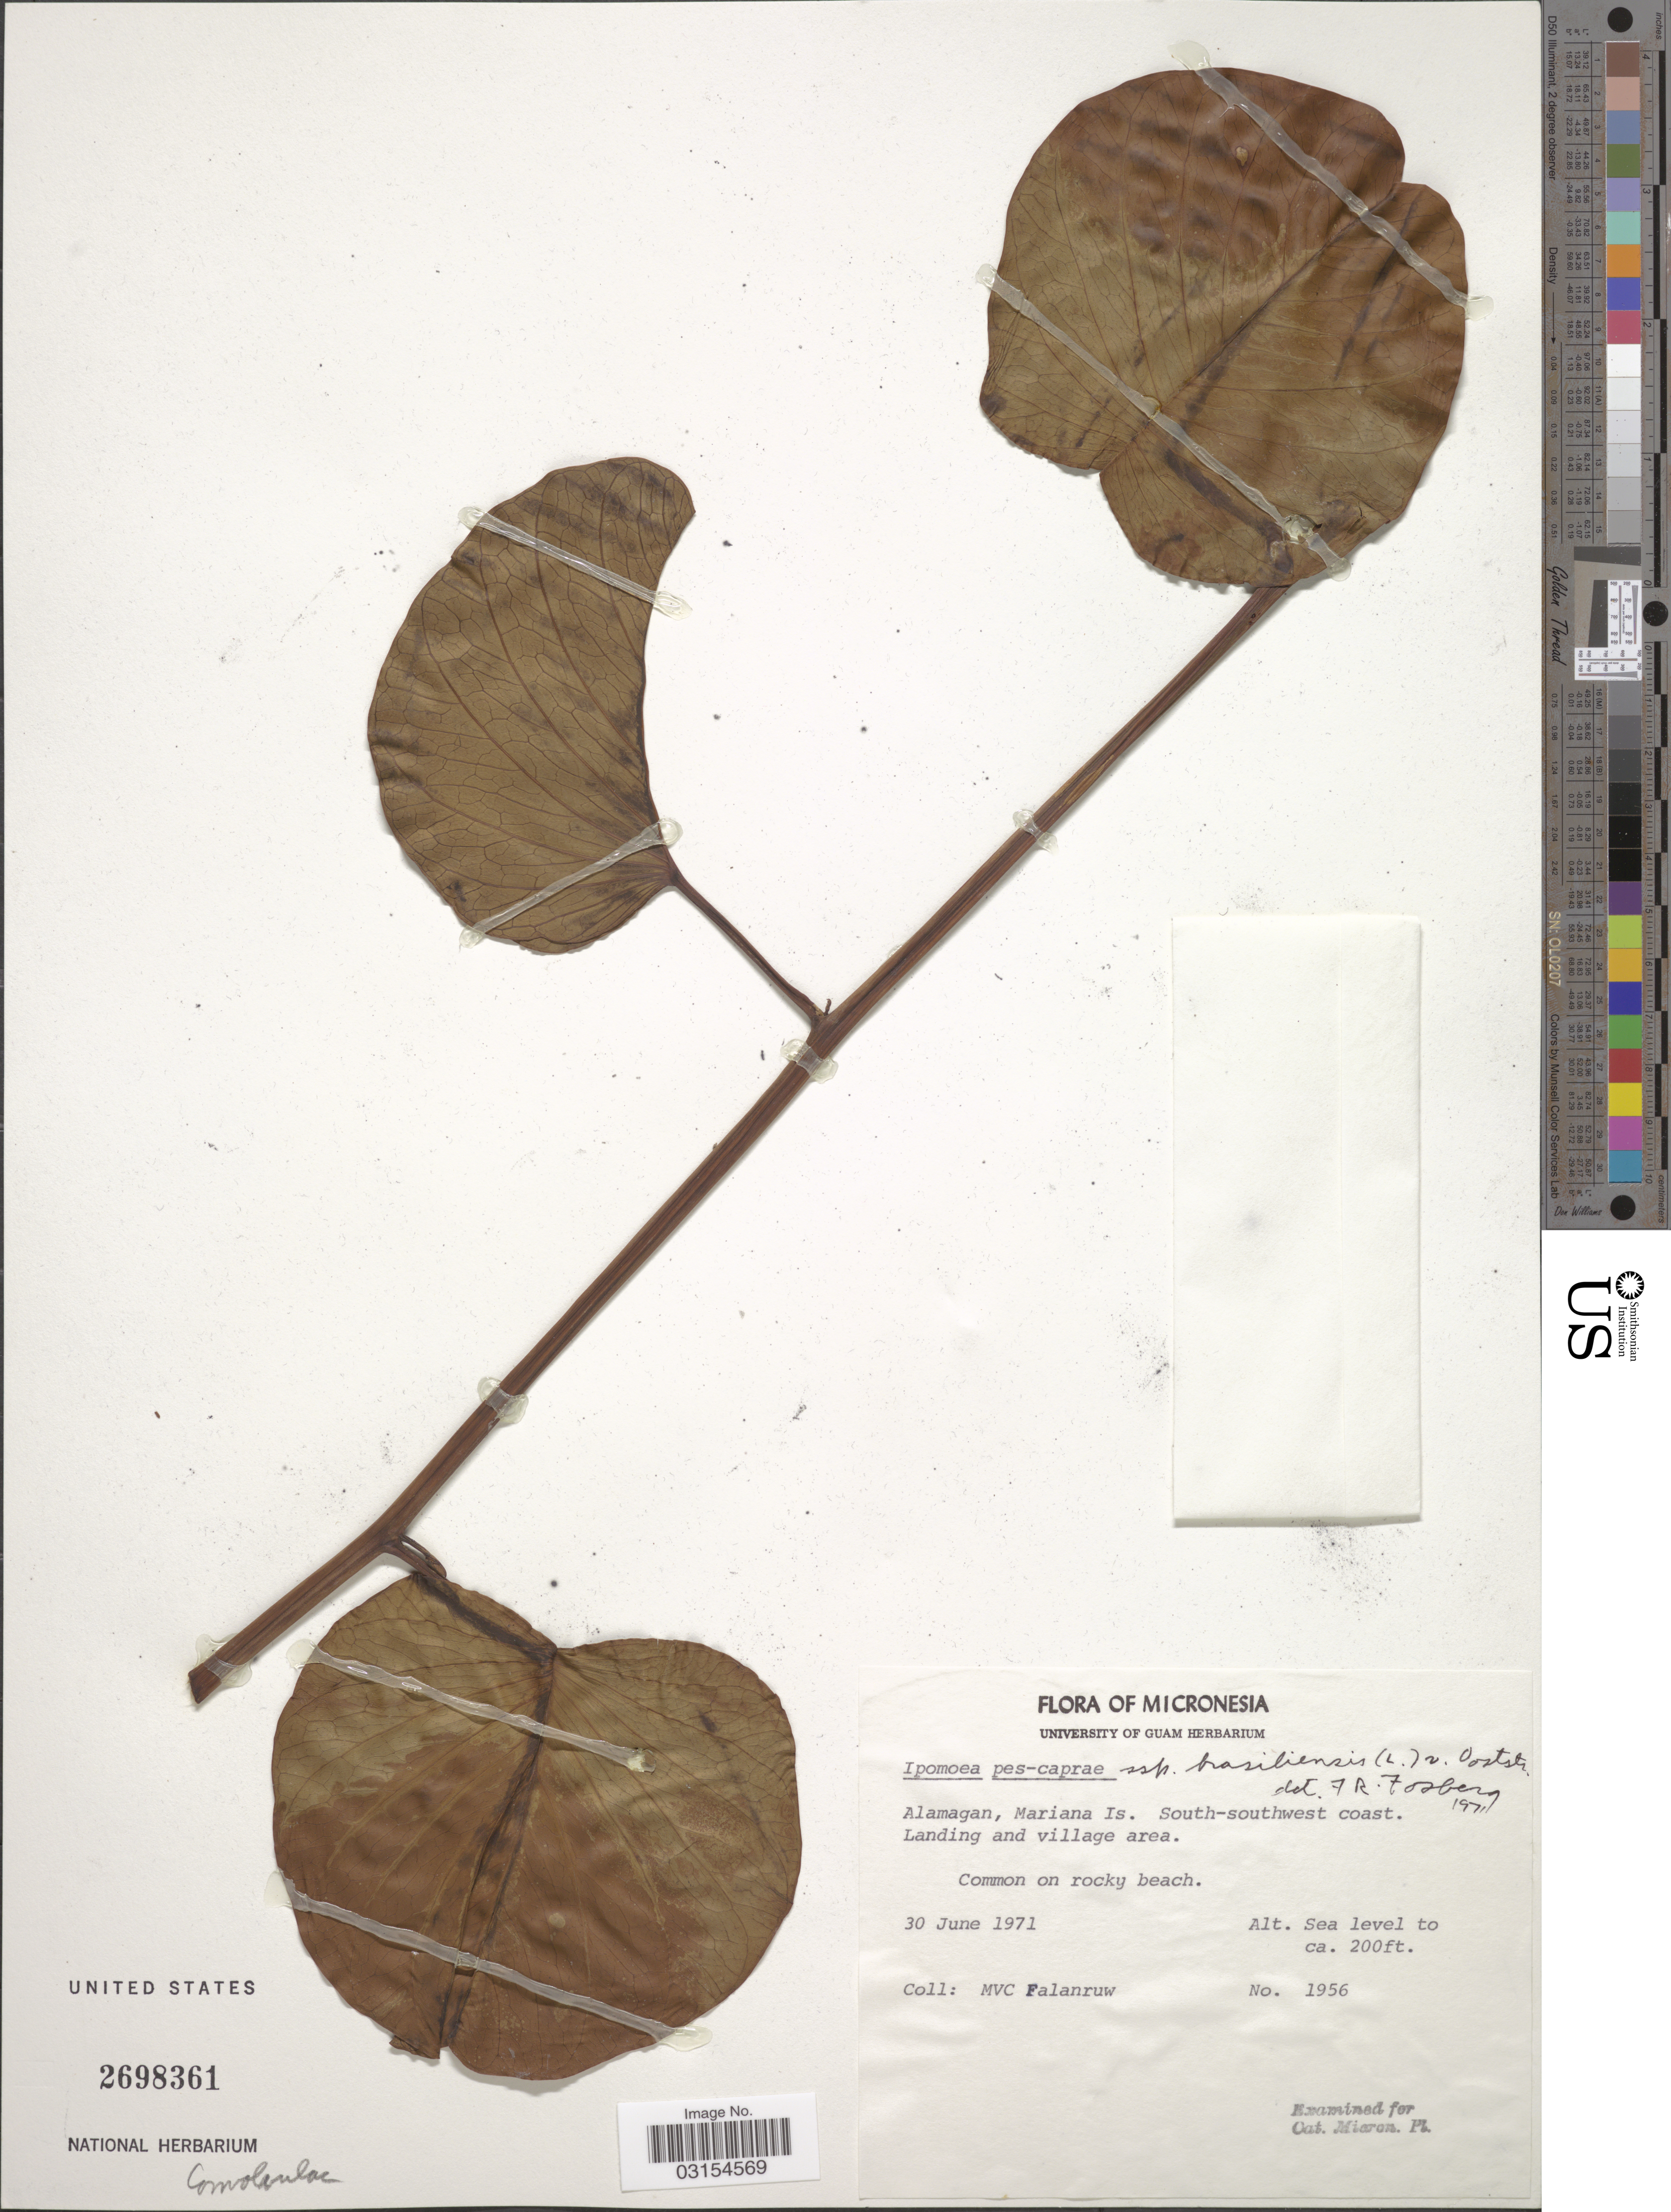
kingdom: Plantae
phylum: Tracheophyta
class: Magnoliopsida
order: Solanales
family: Convolvulaceae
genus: Ipomoea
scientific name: Ipomoea pes-caprae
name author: (L.) R. Br.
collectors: M. V. Falanruw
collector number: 1956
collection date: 1971-06-30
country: Northern Mariana Islands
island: Alamagan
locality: Alamagan, Mariana Is. South-southwest coast. Landing and village area.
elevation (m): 0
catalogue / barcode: US 2698361